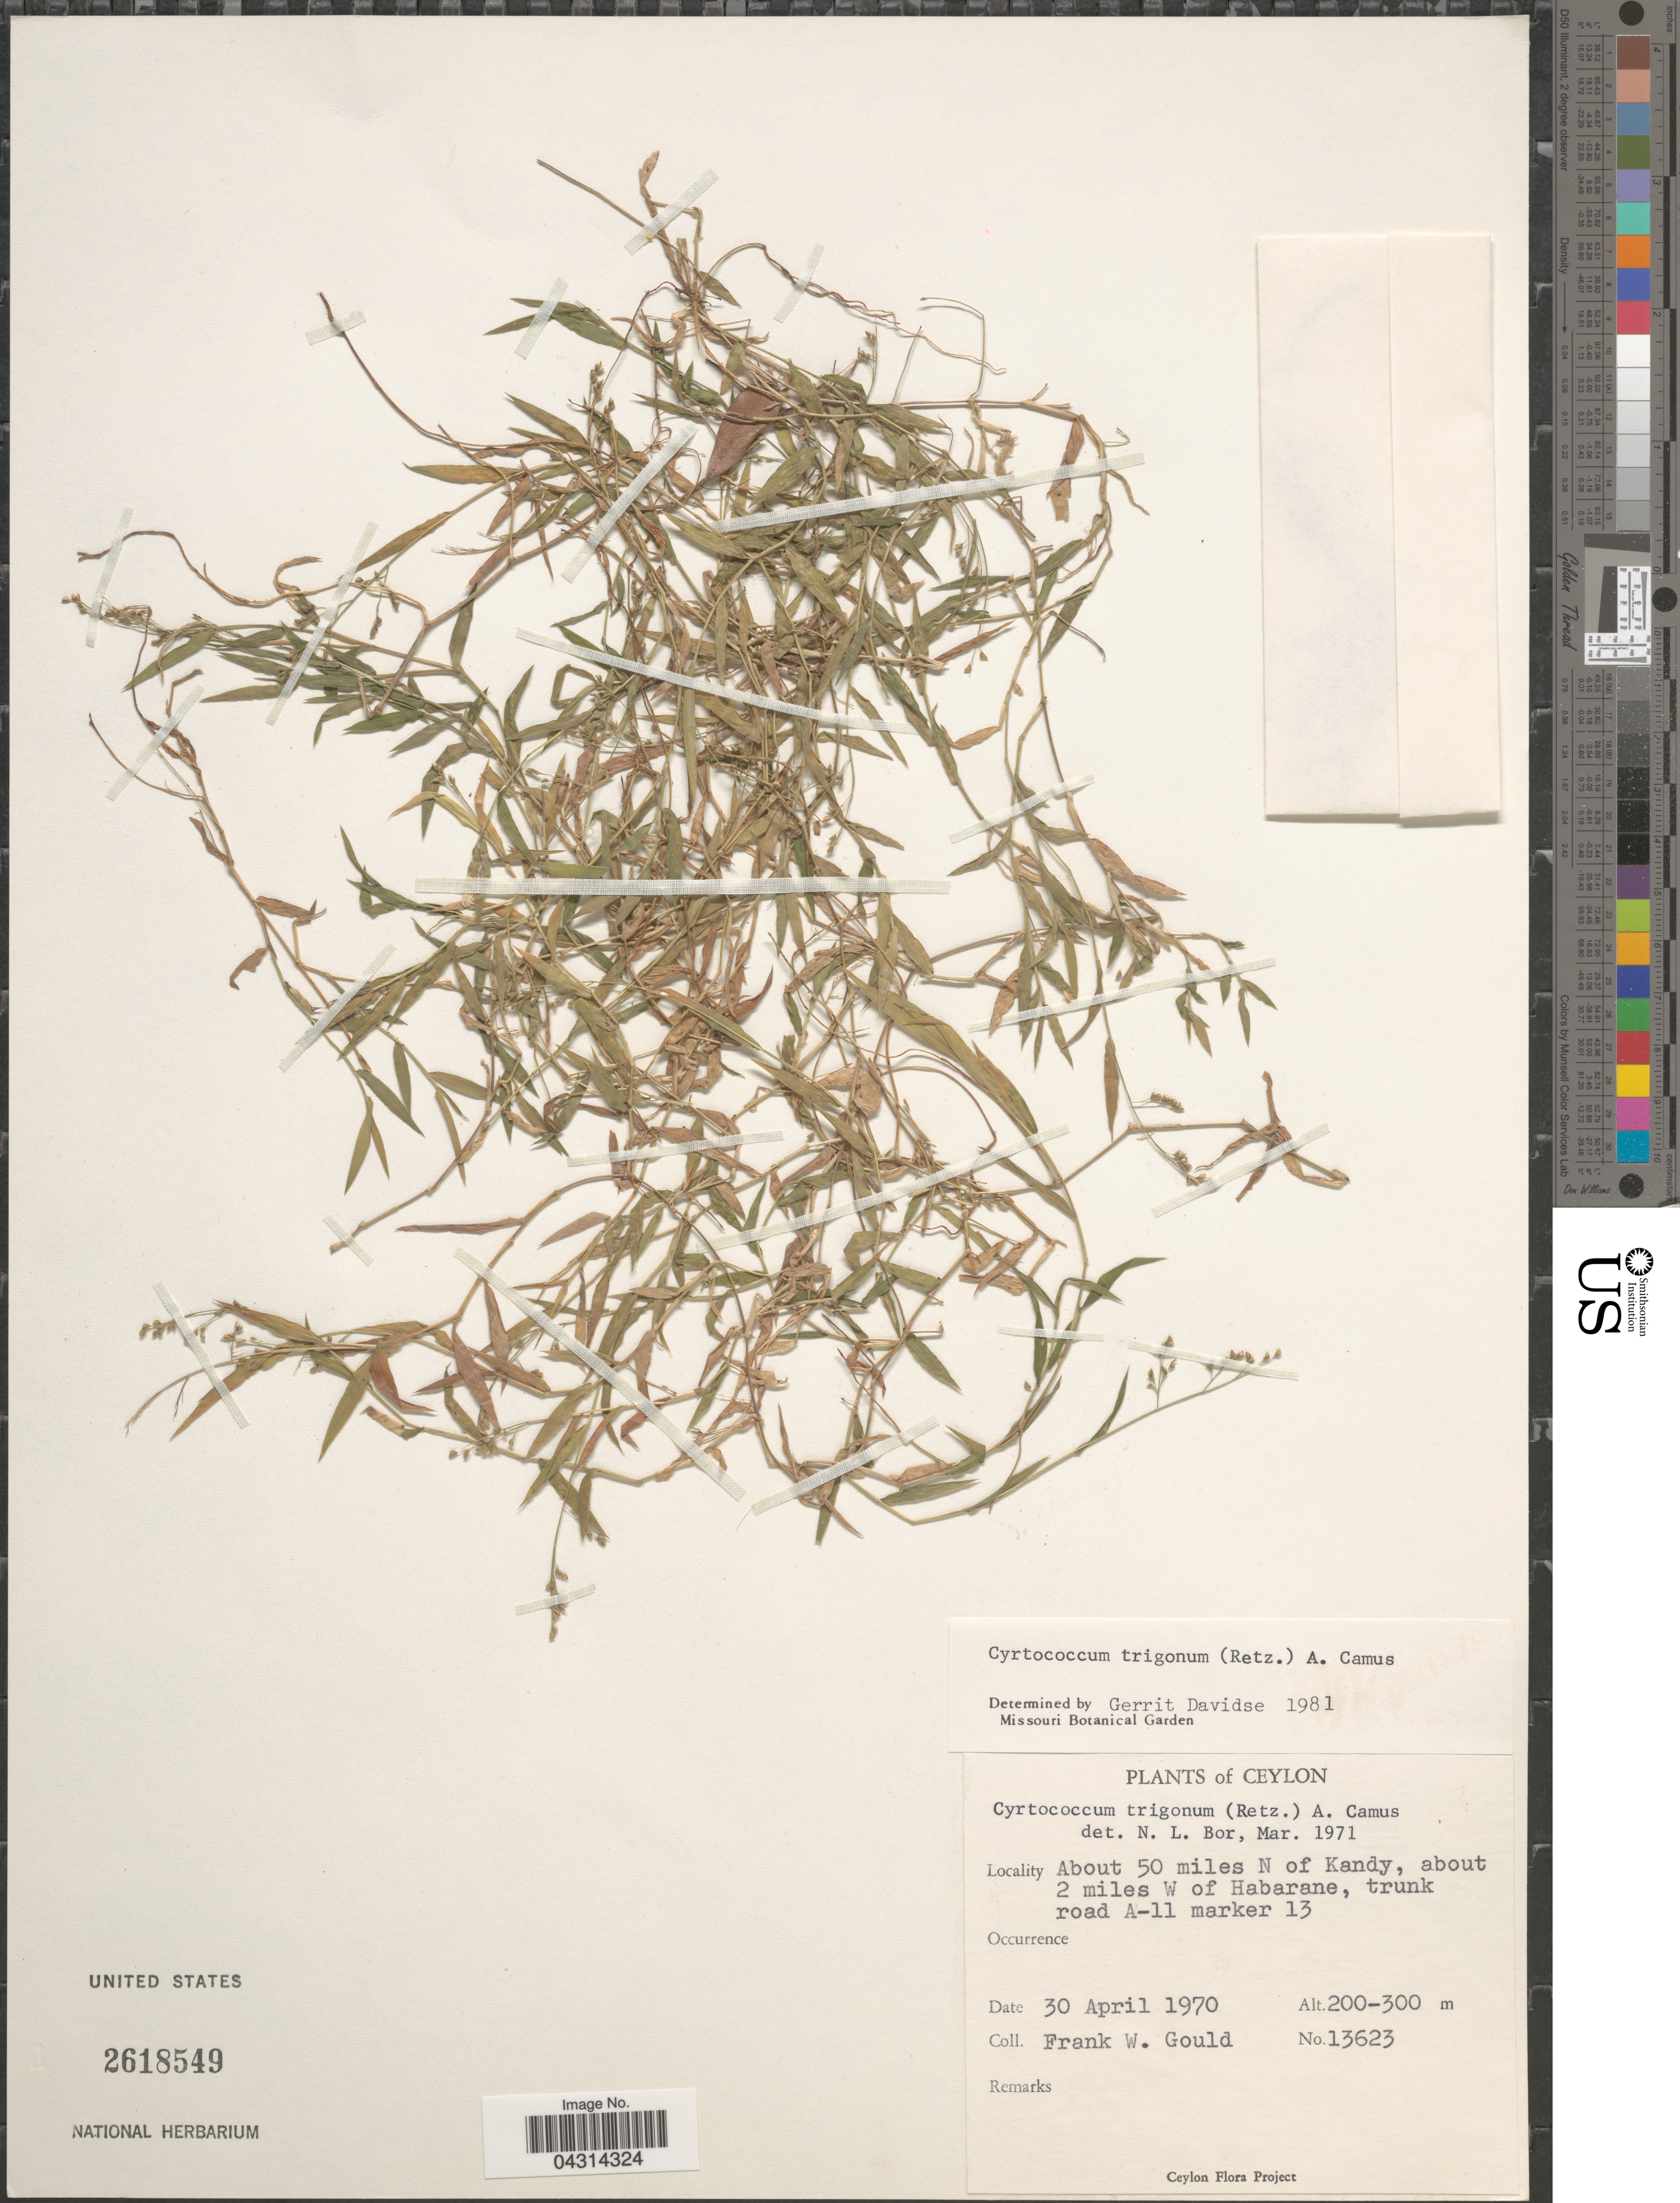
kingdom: Plantae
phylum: Tracheophyta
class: Liliopsida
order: Poales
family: Poaceae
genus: Cyrtococcum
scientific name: Cyrtococcum trigonum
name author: (Retz.) A. Camus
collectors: F. W. Gould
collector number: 13623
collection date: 1970-04-30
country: Sri Lanka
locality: Ceylon. About 50 miles N of Kandy, about 2 miles W of Habarane, trunk road A-11 marker 13.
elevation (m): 200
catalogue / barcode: US 2618549